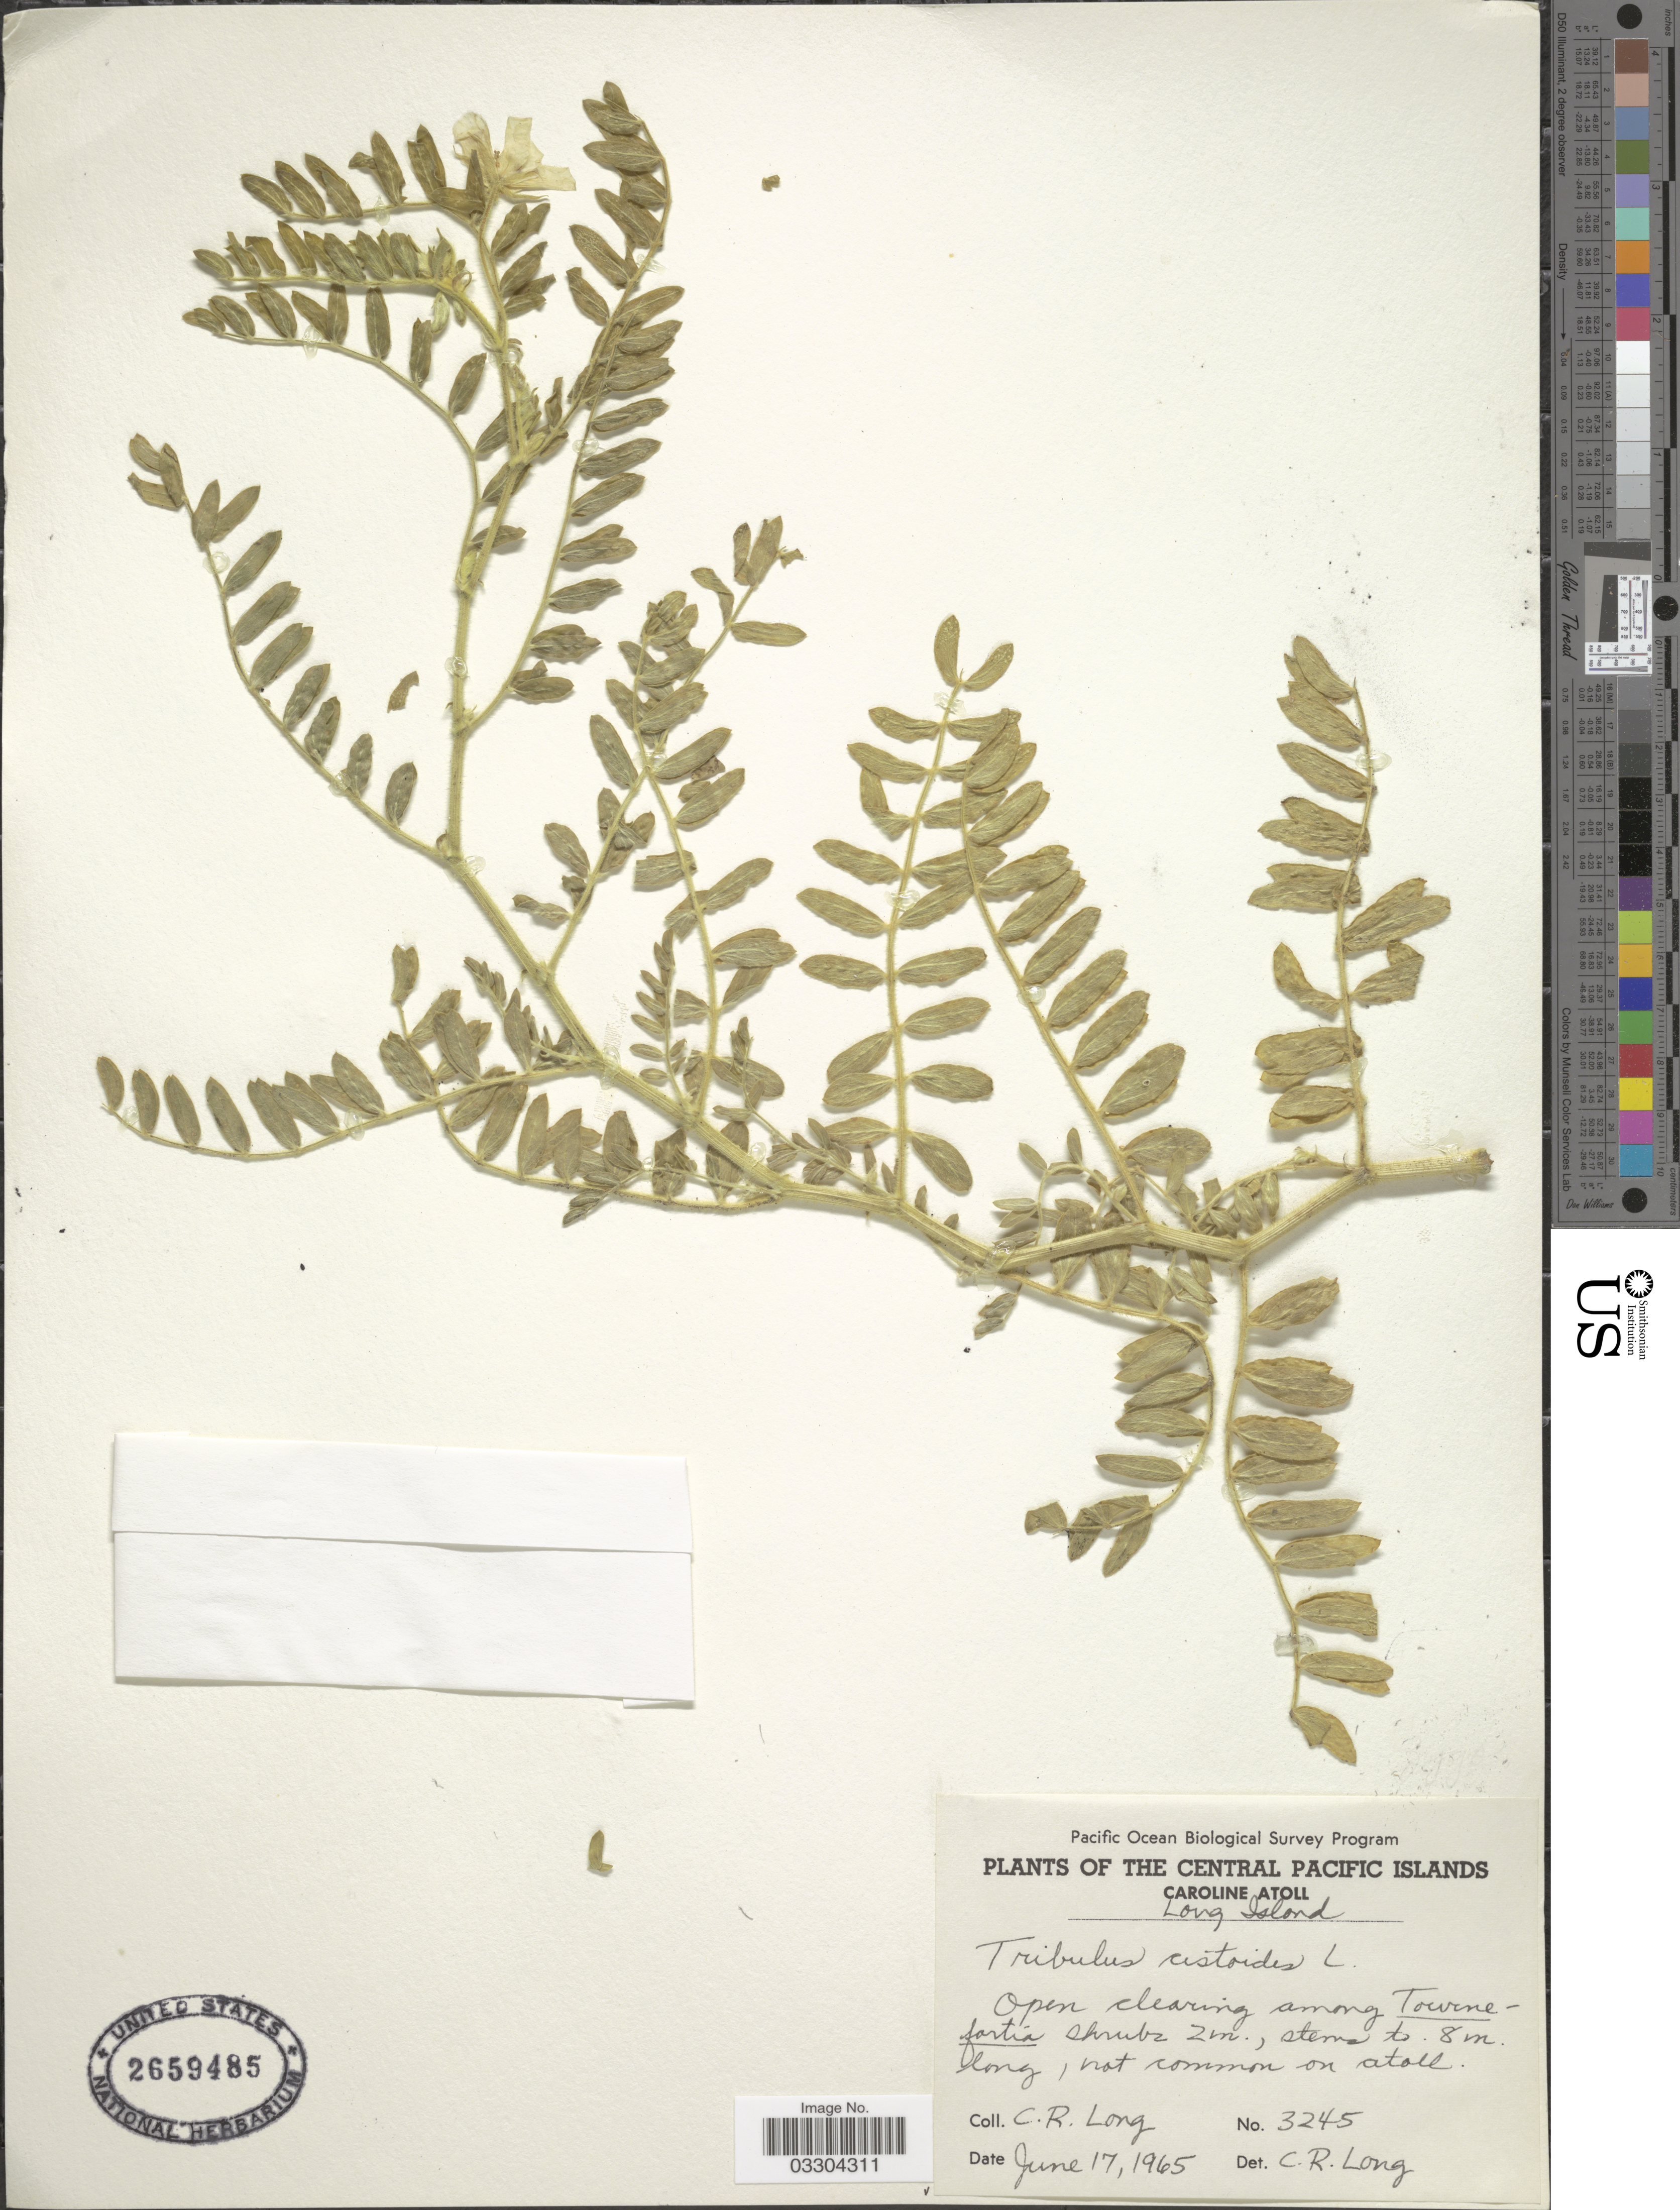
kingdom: Plantae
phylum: Tracheophyta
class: Magnoliopsida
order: Zygophyllales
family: Zygophyllaceae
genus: Tribulus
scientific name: Tribulus cistoides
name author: L.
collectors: C. R. Long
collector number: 3245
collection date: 1965-06-17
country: Kiribati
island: Caroline Atoll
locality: The Central Pacific Islands. Caroline Atoll. Long Island.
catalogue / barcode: US 2659485